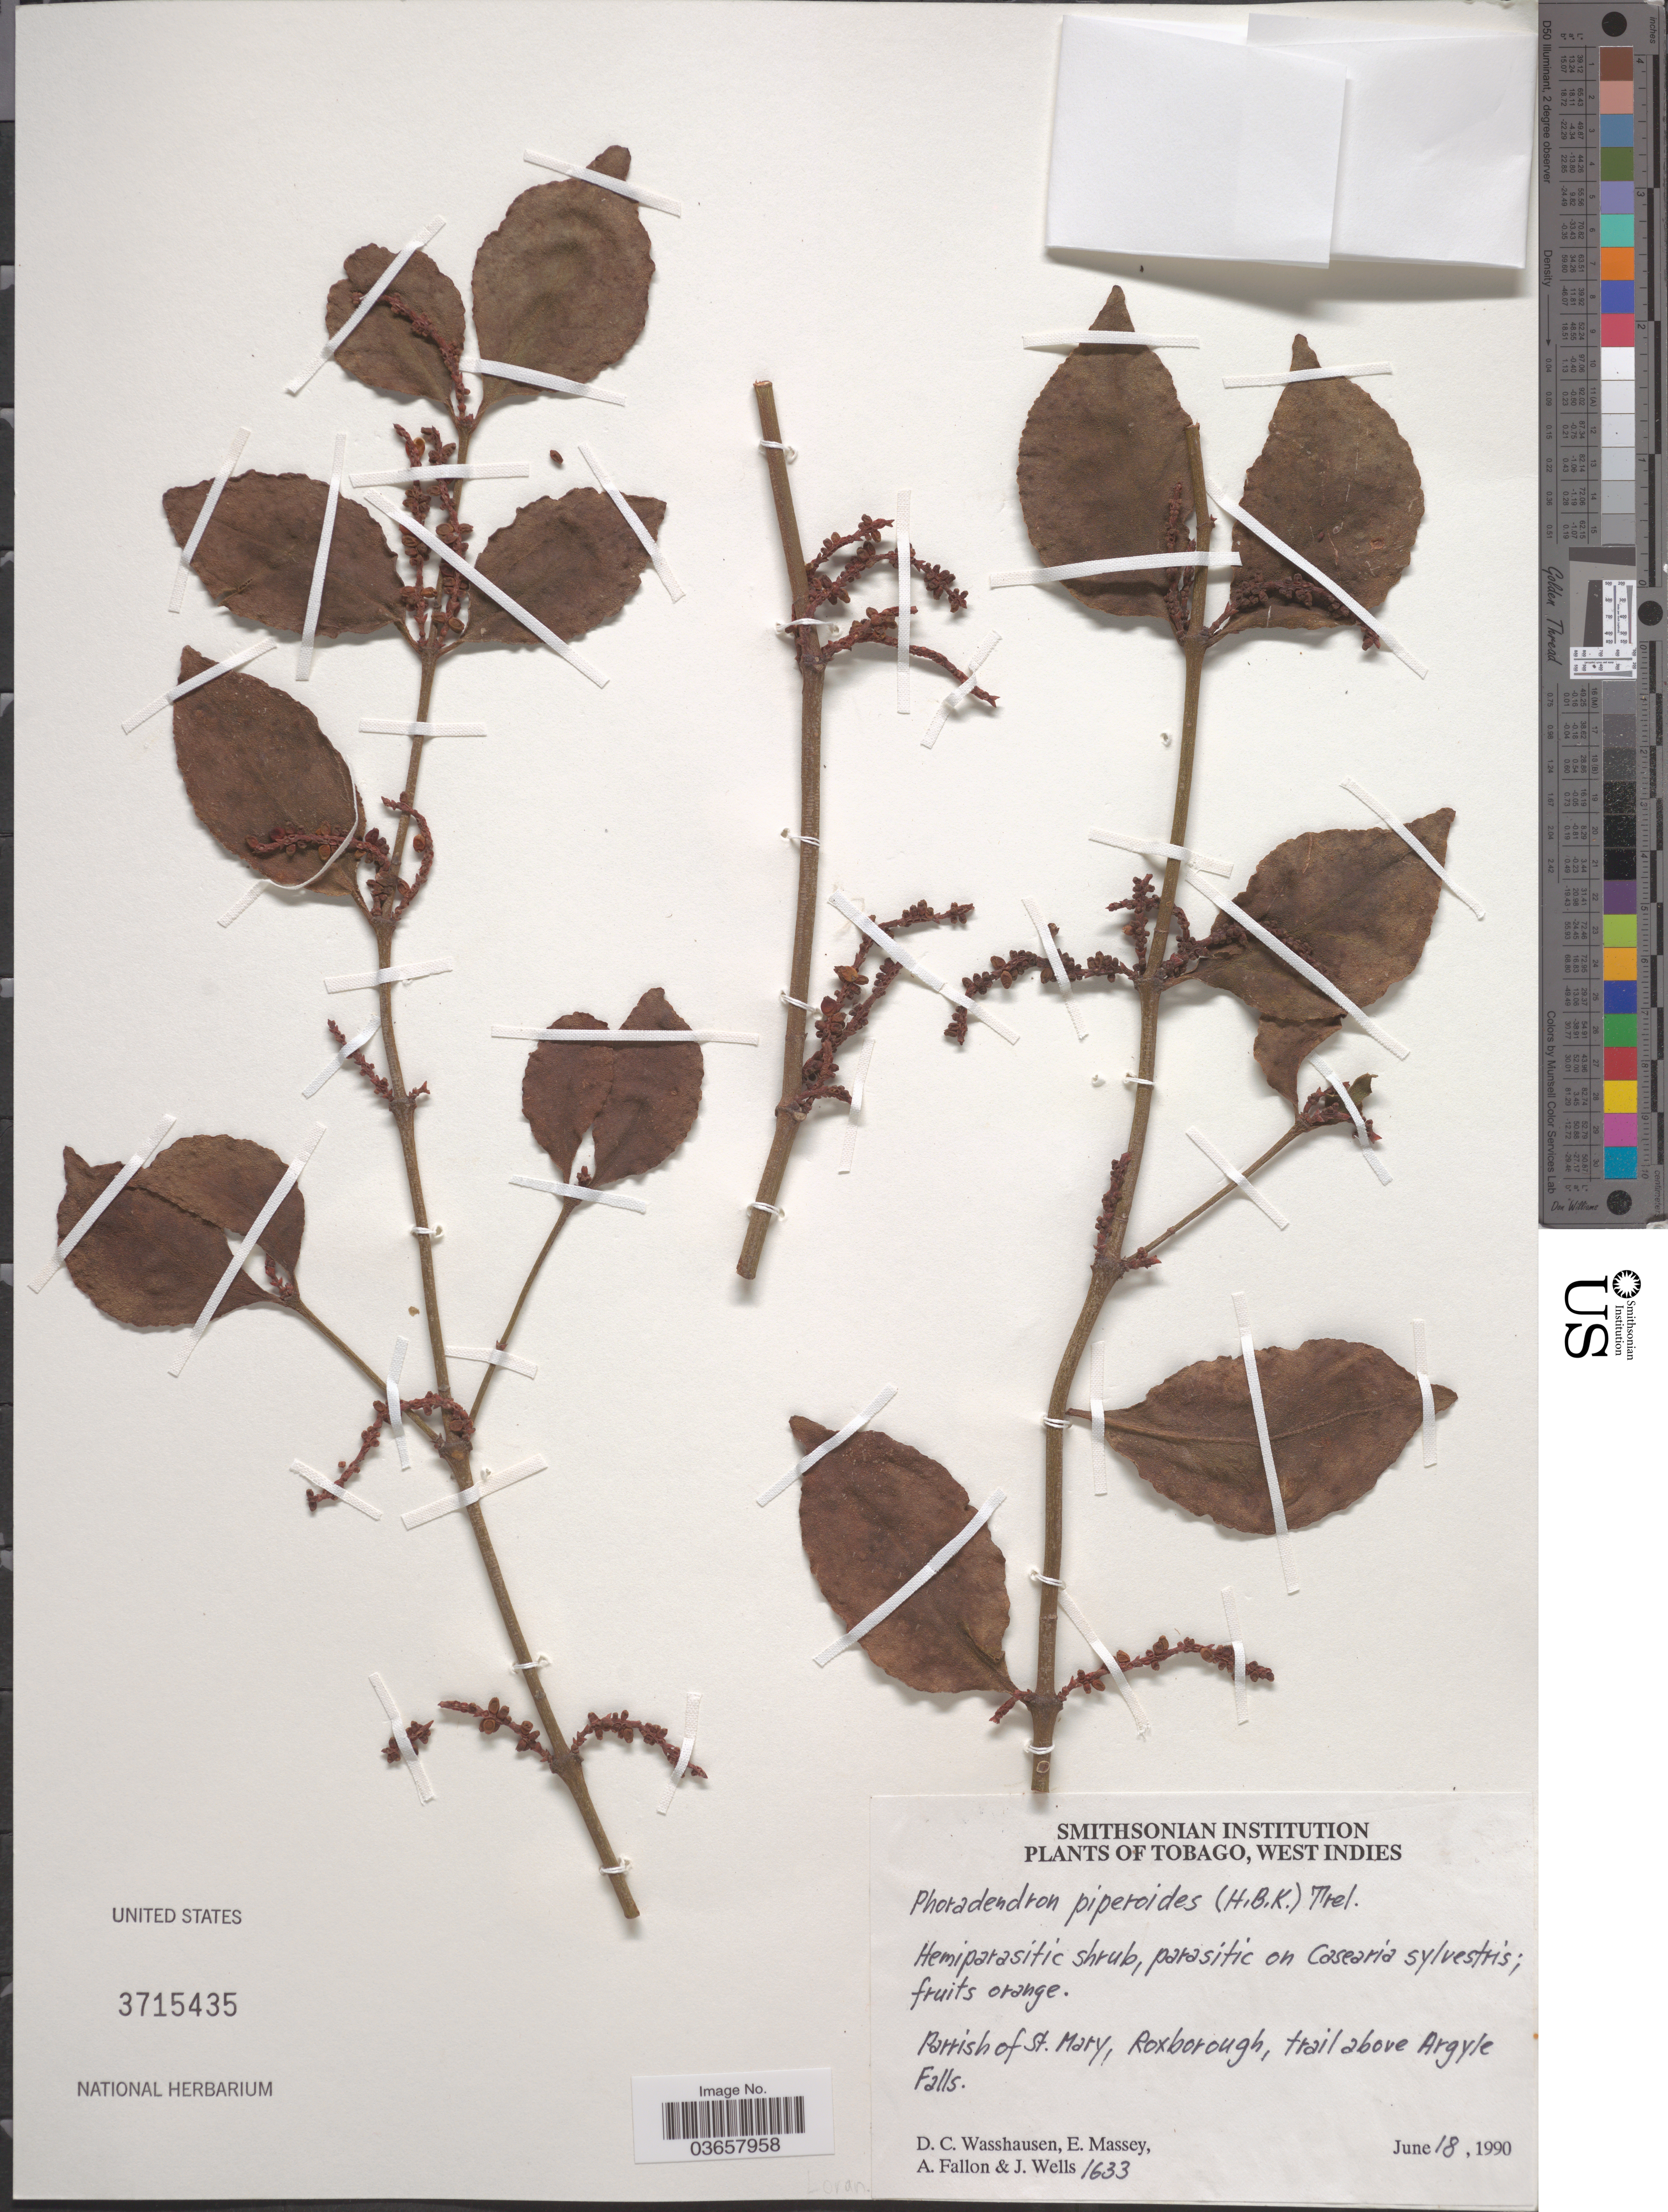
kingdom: Plantae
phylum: Tracheophyta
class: Magnoliopsida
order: Santalales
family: Viscaceae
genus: Phoradendron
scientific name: Phoradendron piperoides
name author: (Kunth) Trel.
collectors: D. C. Wasshausen, E. Massey, A. Fallon & J. Wells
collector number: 1633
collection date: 1990-06-18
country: Trinidad and Tobago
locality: Tobago. Parish of St. Mary, Roxborough, trail above Argyle Falls.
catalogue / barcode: US 3715435